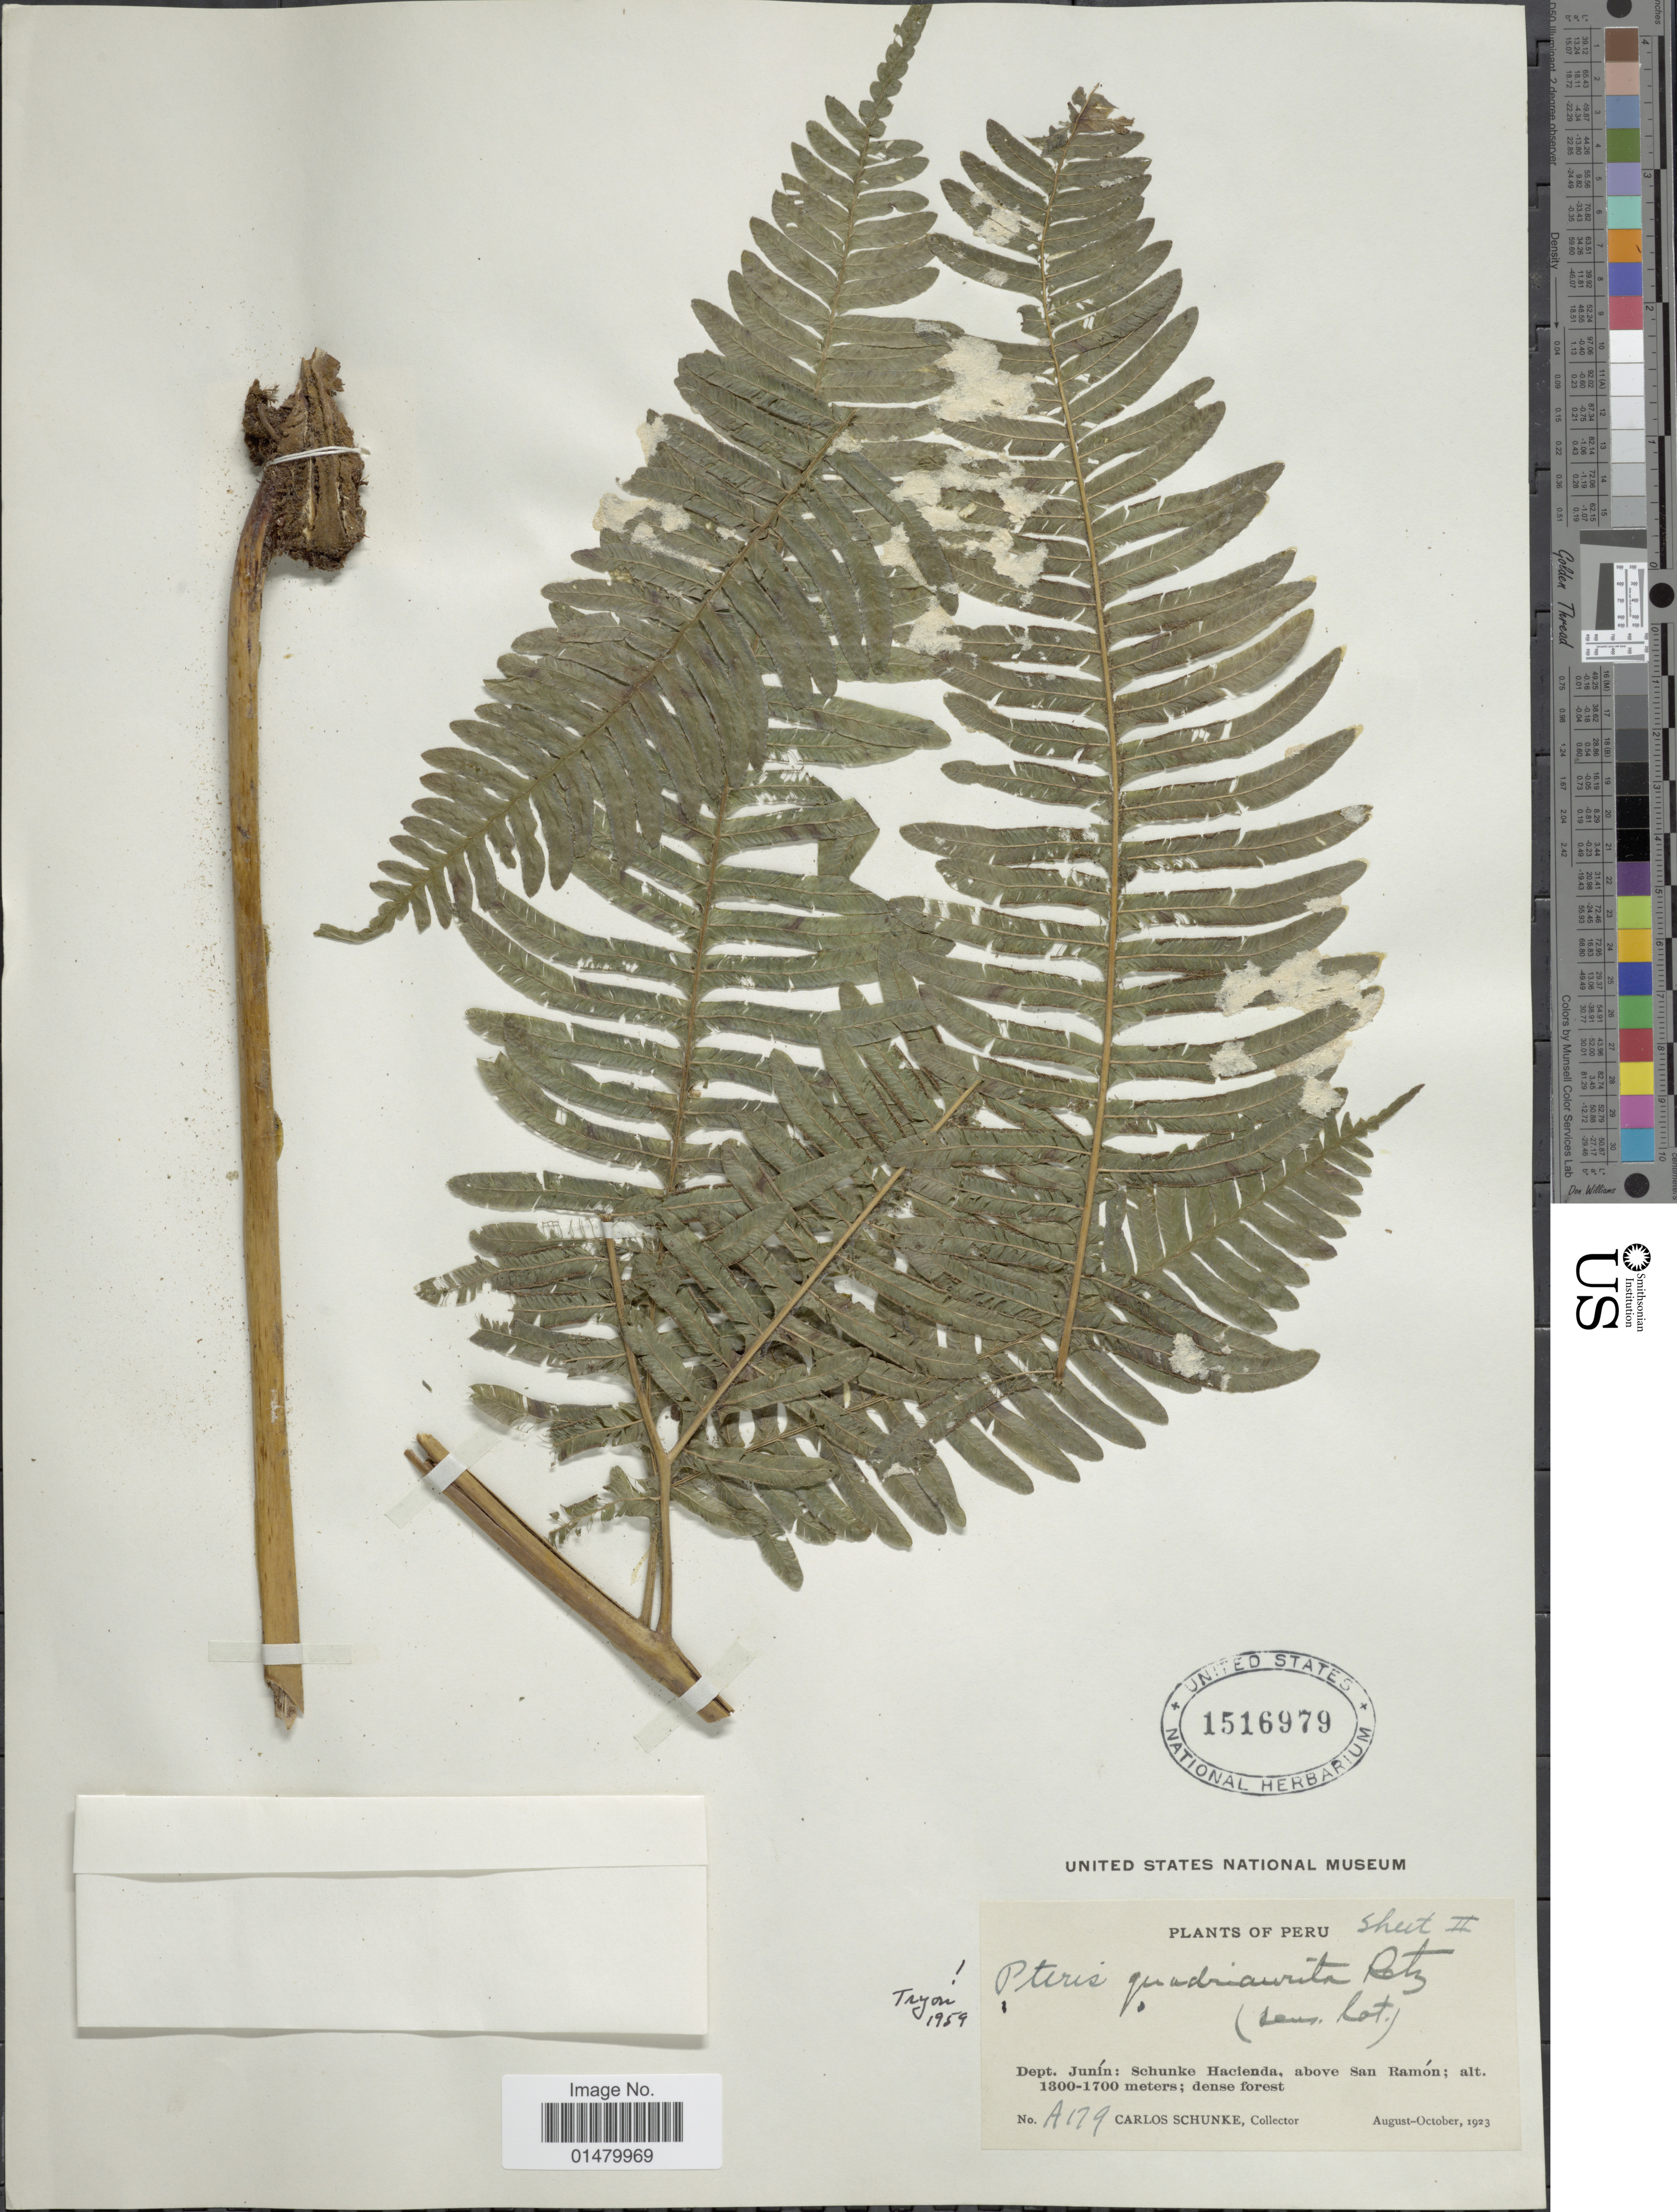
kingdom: Plantae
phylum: Tracheophyta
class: Polypodiopsida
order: Polypodiales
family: Pteridaceae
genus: Pteris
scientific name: Pteris quadriaurita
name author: Retz.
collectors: C. Schunke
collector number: A179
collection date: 1923-08/1923-10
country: Peru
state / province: Junín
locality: Dept. Junin: Schunke Hacienda, above San Ramon.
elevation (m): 1300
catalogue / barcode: US 1516979